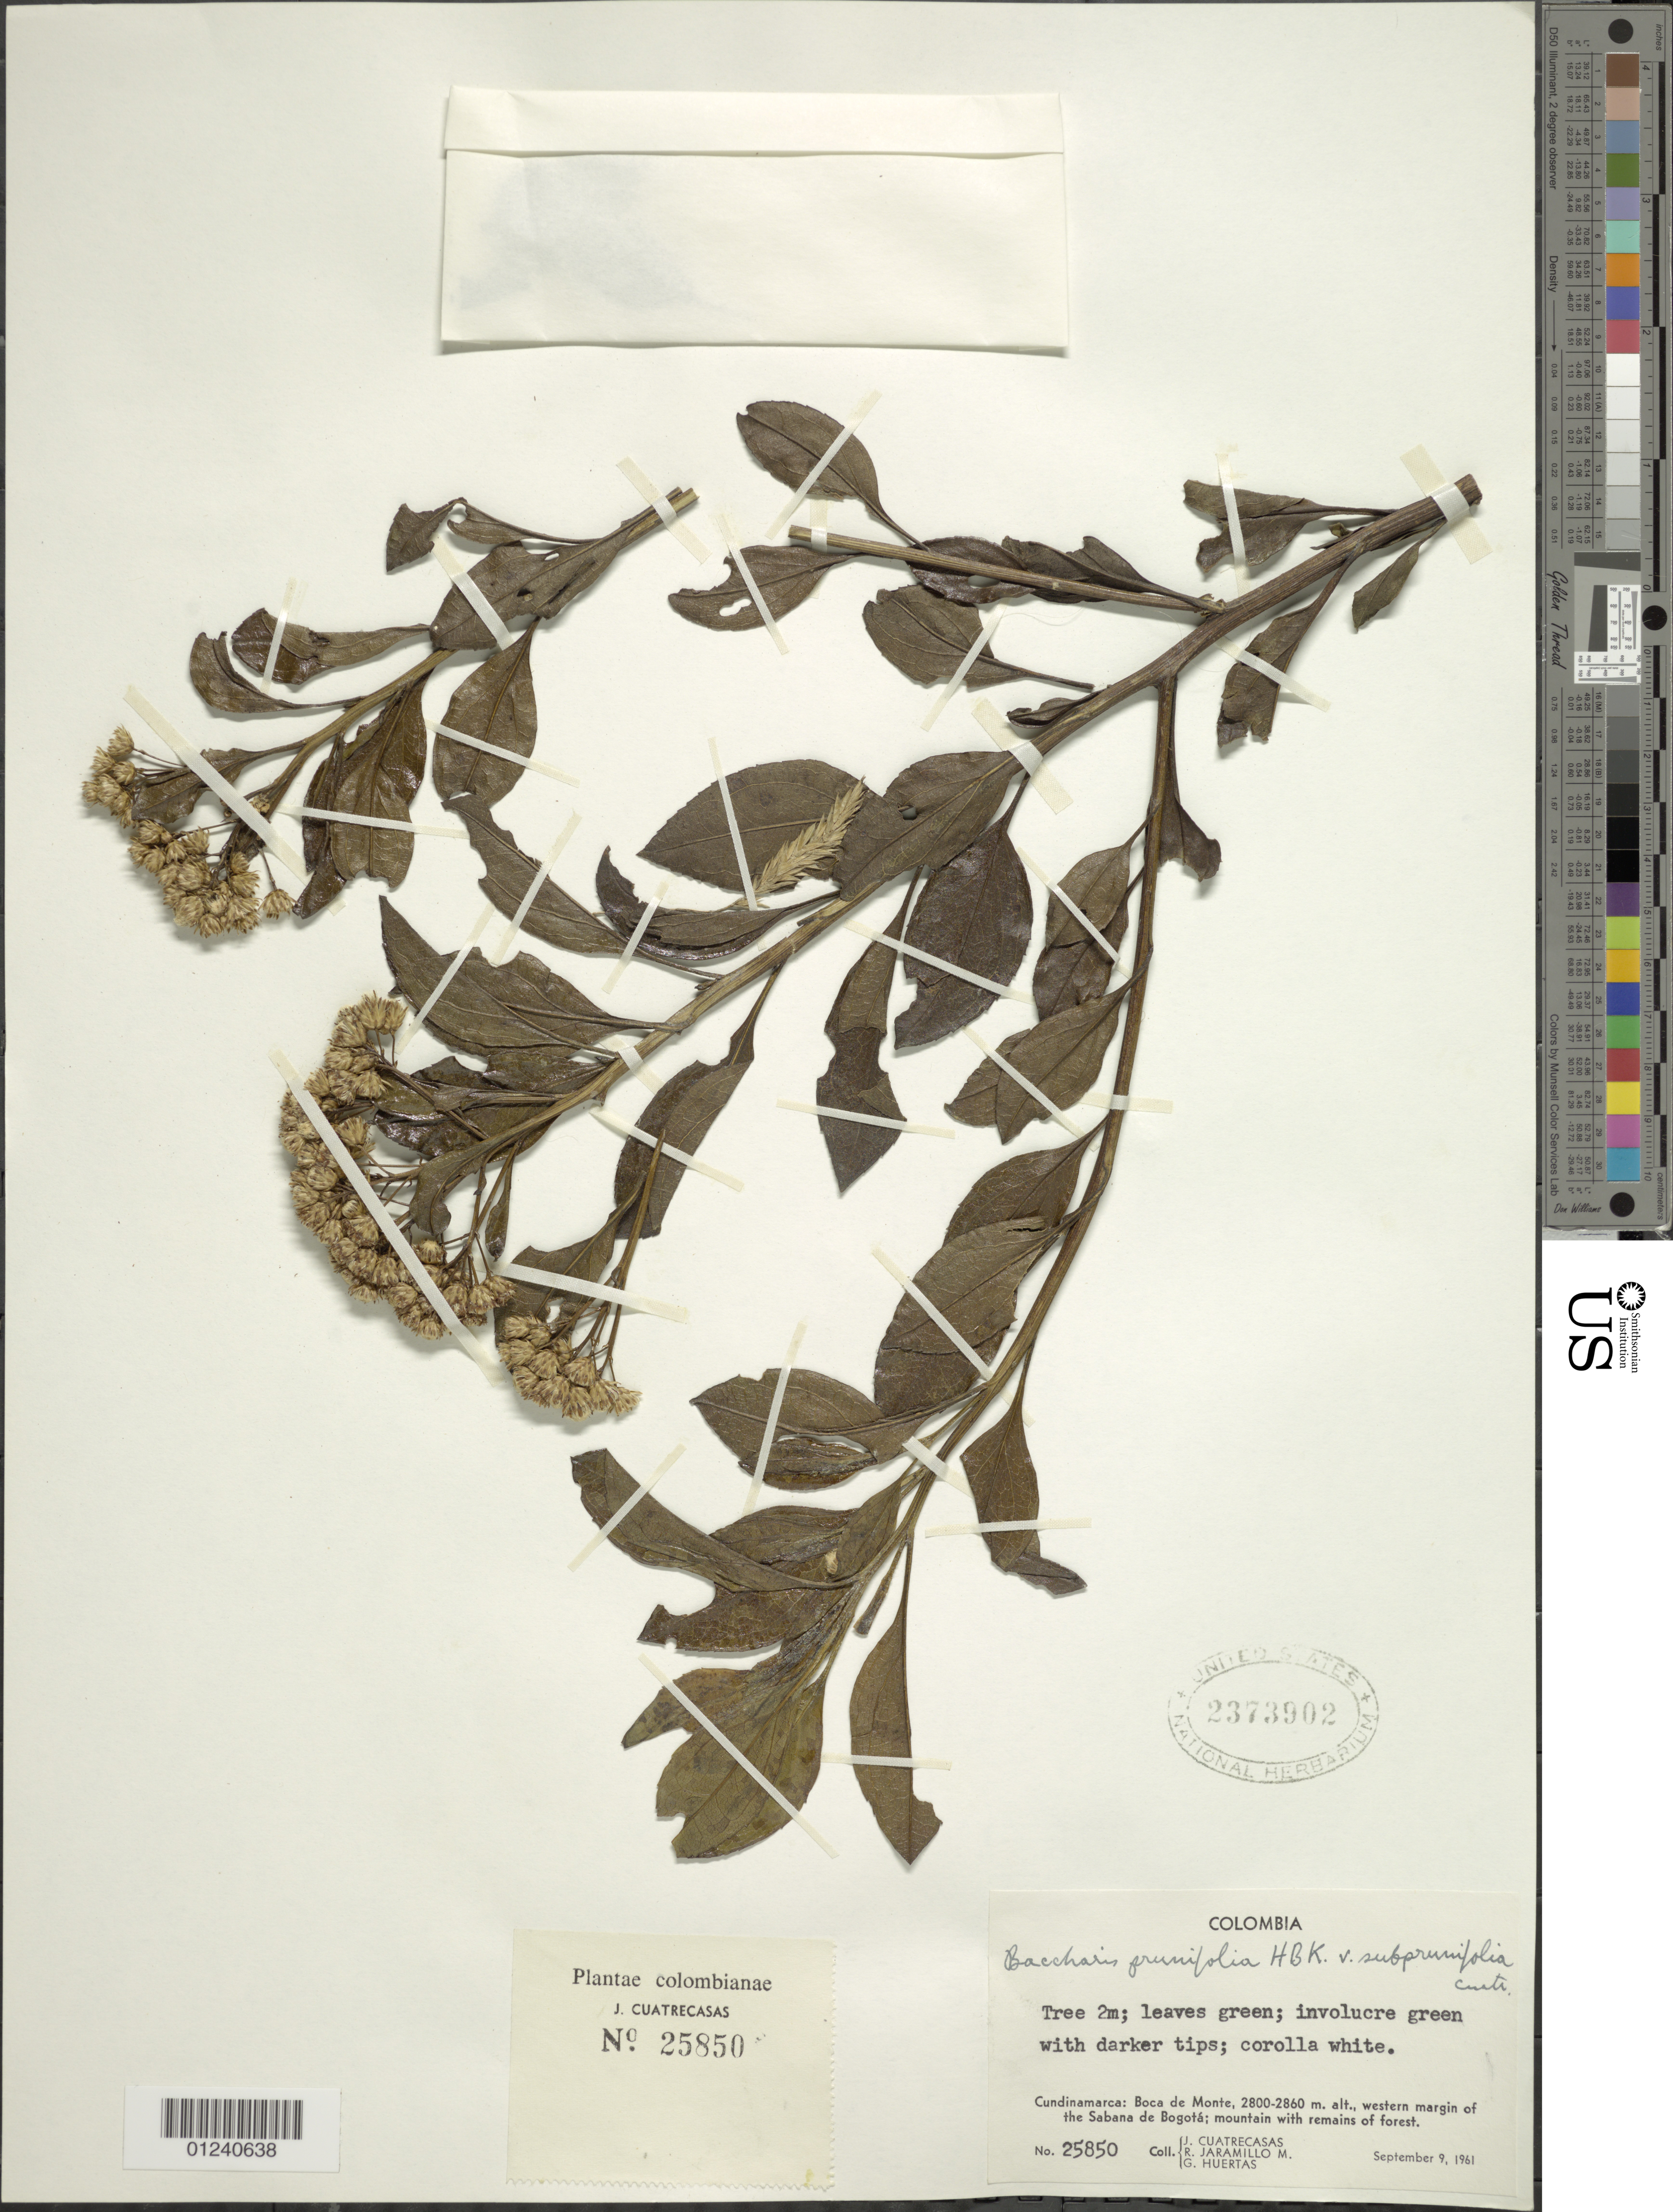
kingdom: Plantae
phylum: Tracheophyta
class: Magnoliopsida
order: Asterales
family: Asteraceae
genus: Baccharis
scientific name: Baccharis prunifolia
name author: Kunth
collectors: J. Cuatrecasas, R. Jaramillo M. & G. Huertas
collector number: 25850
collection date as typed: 9-Sep-61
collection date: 1961-09-09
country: Colombia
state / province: Cundinamarca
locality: Boca de Monte, W margin of the Sabana de Bogota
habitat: Mountain with remains of forest.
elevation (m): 2800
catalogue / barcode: US 2373902